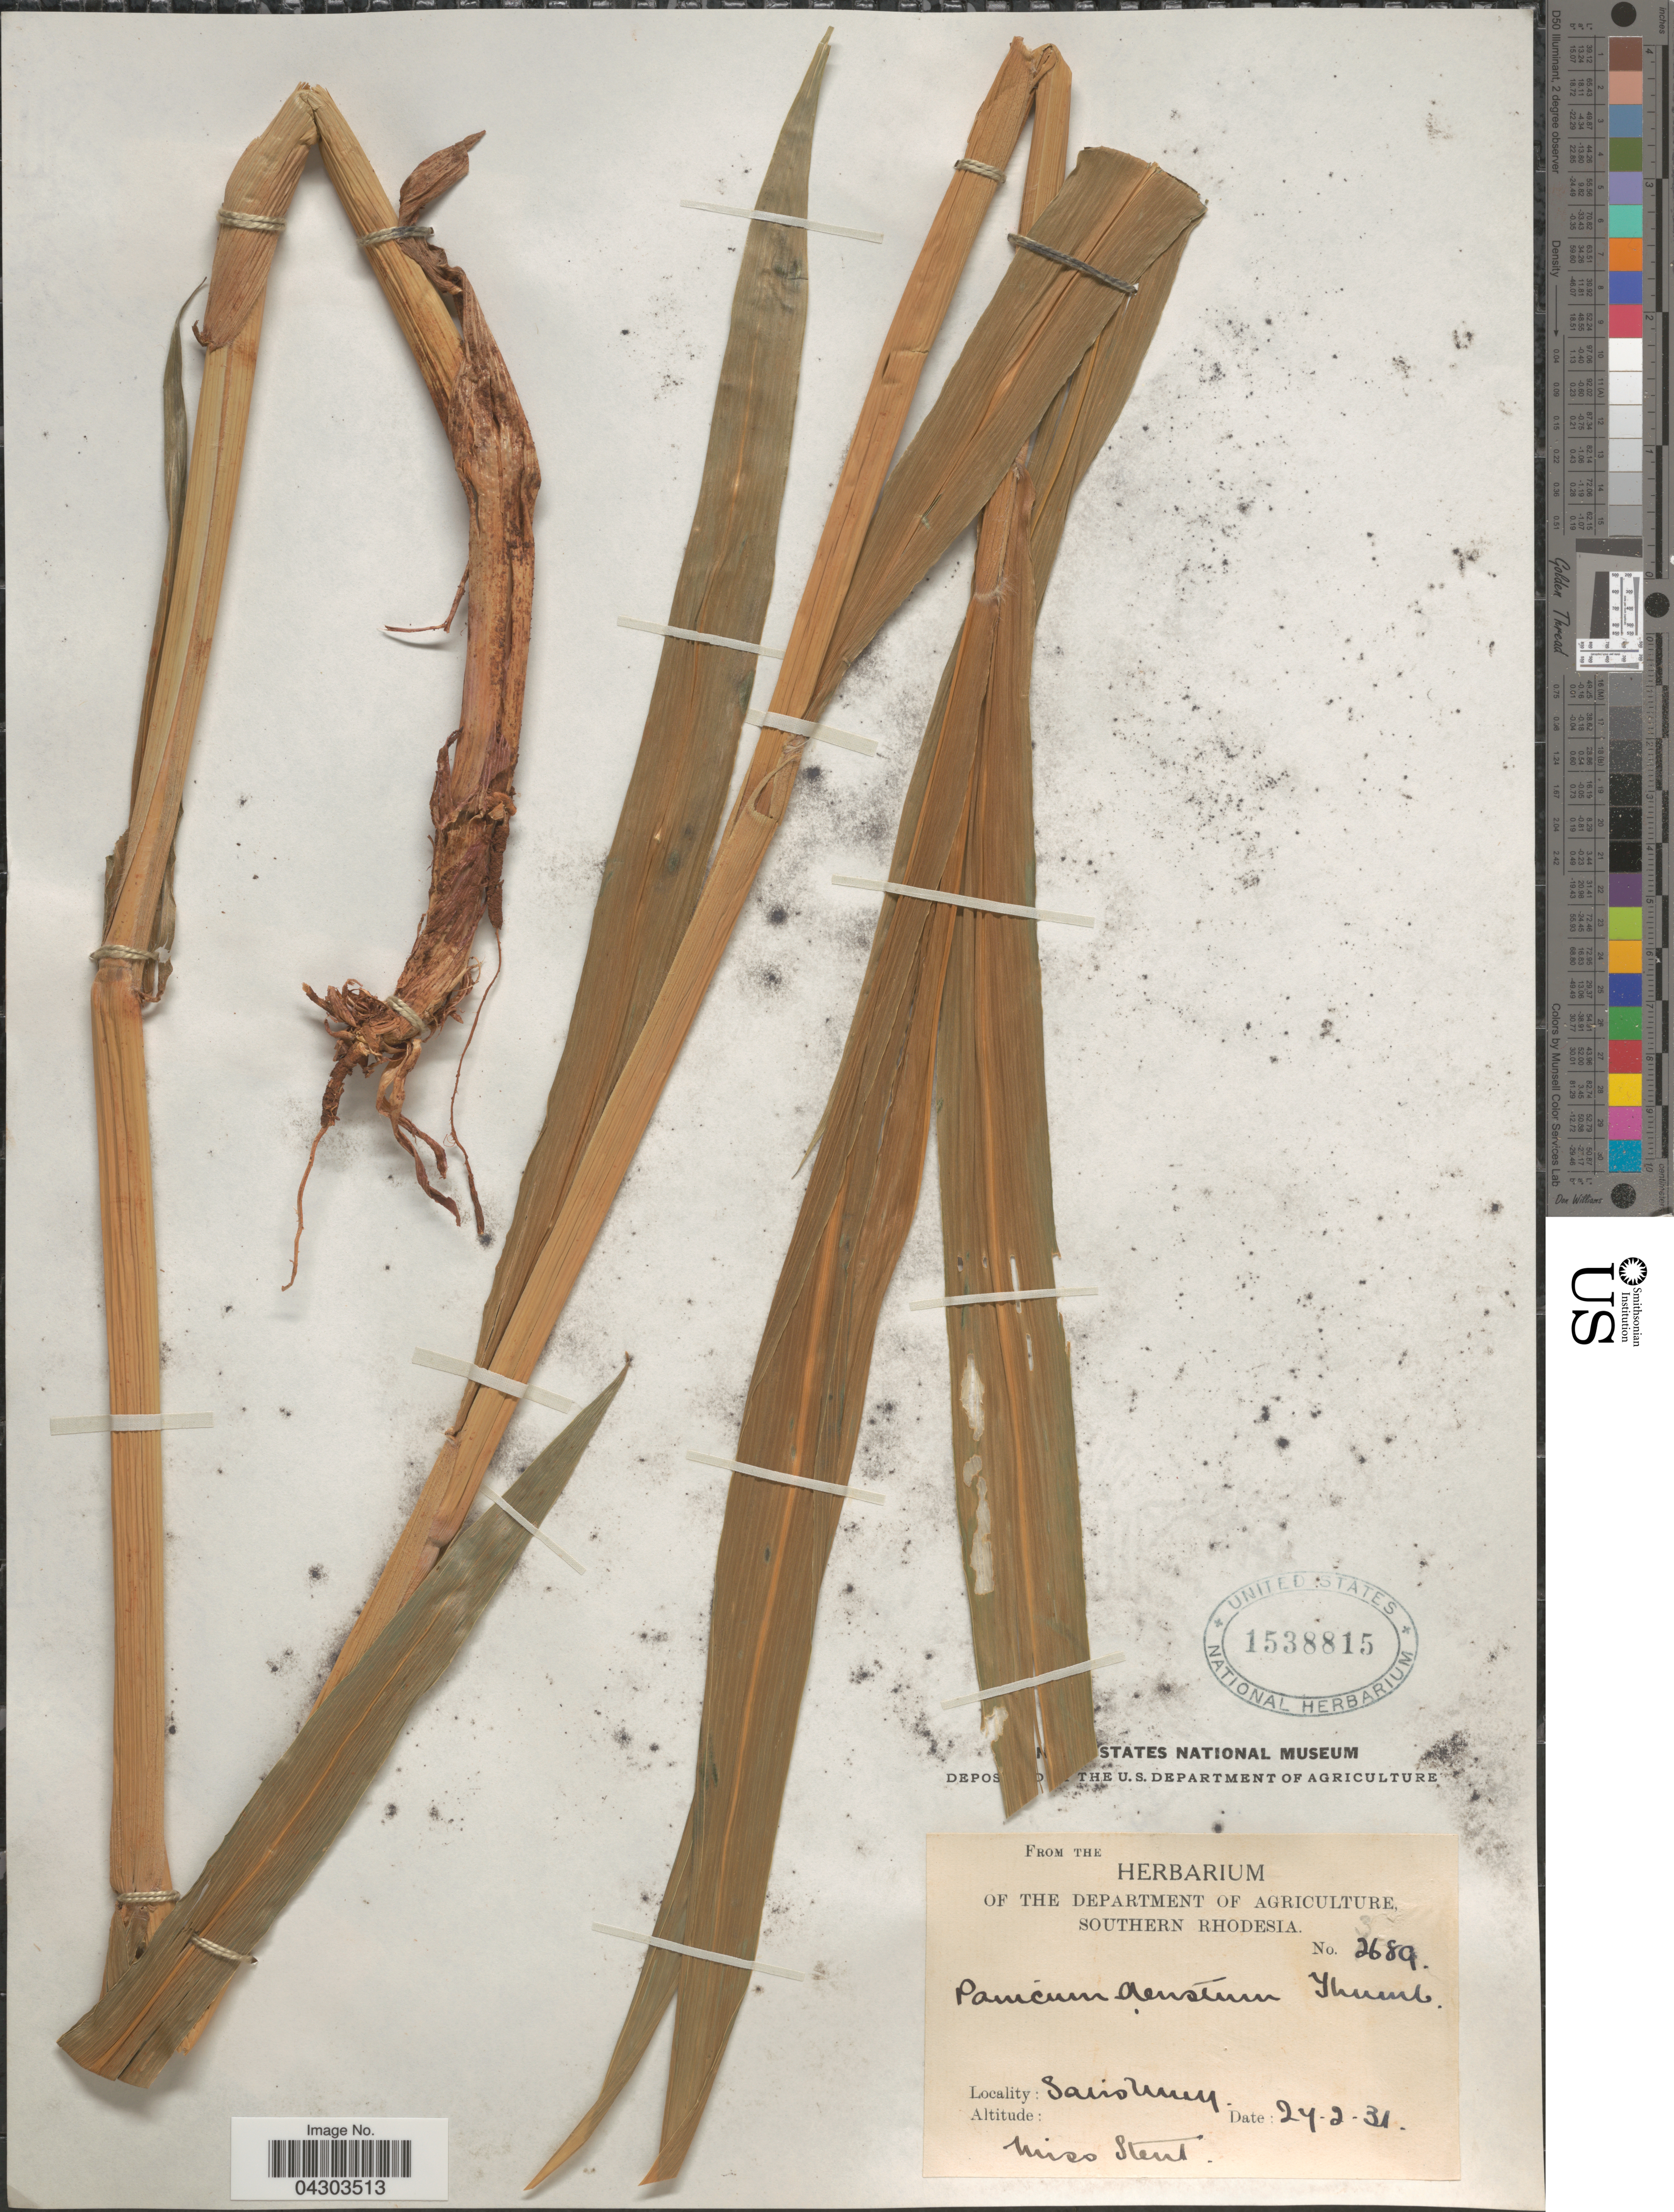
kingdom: Plantae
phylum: Tracheophyta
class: Liliopsida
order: Poales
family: Poaceae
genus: Panicum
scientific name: Panicum deustum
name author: Thunb.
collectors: Stent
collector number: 2689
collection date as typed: Transcribed d/m/y: 24/2/31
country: Zimbabwe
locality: Southern Rhodesia. Salisbury.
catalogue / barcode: US 1538815